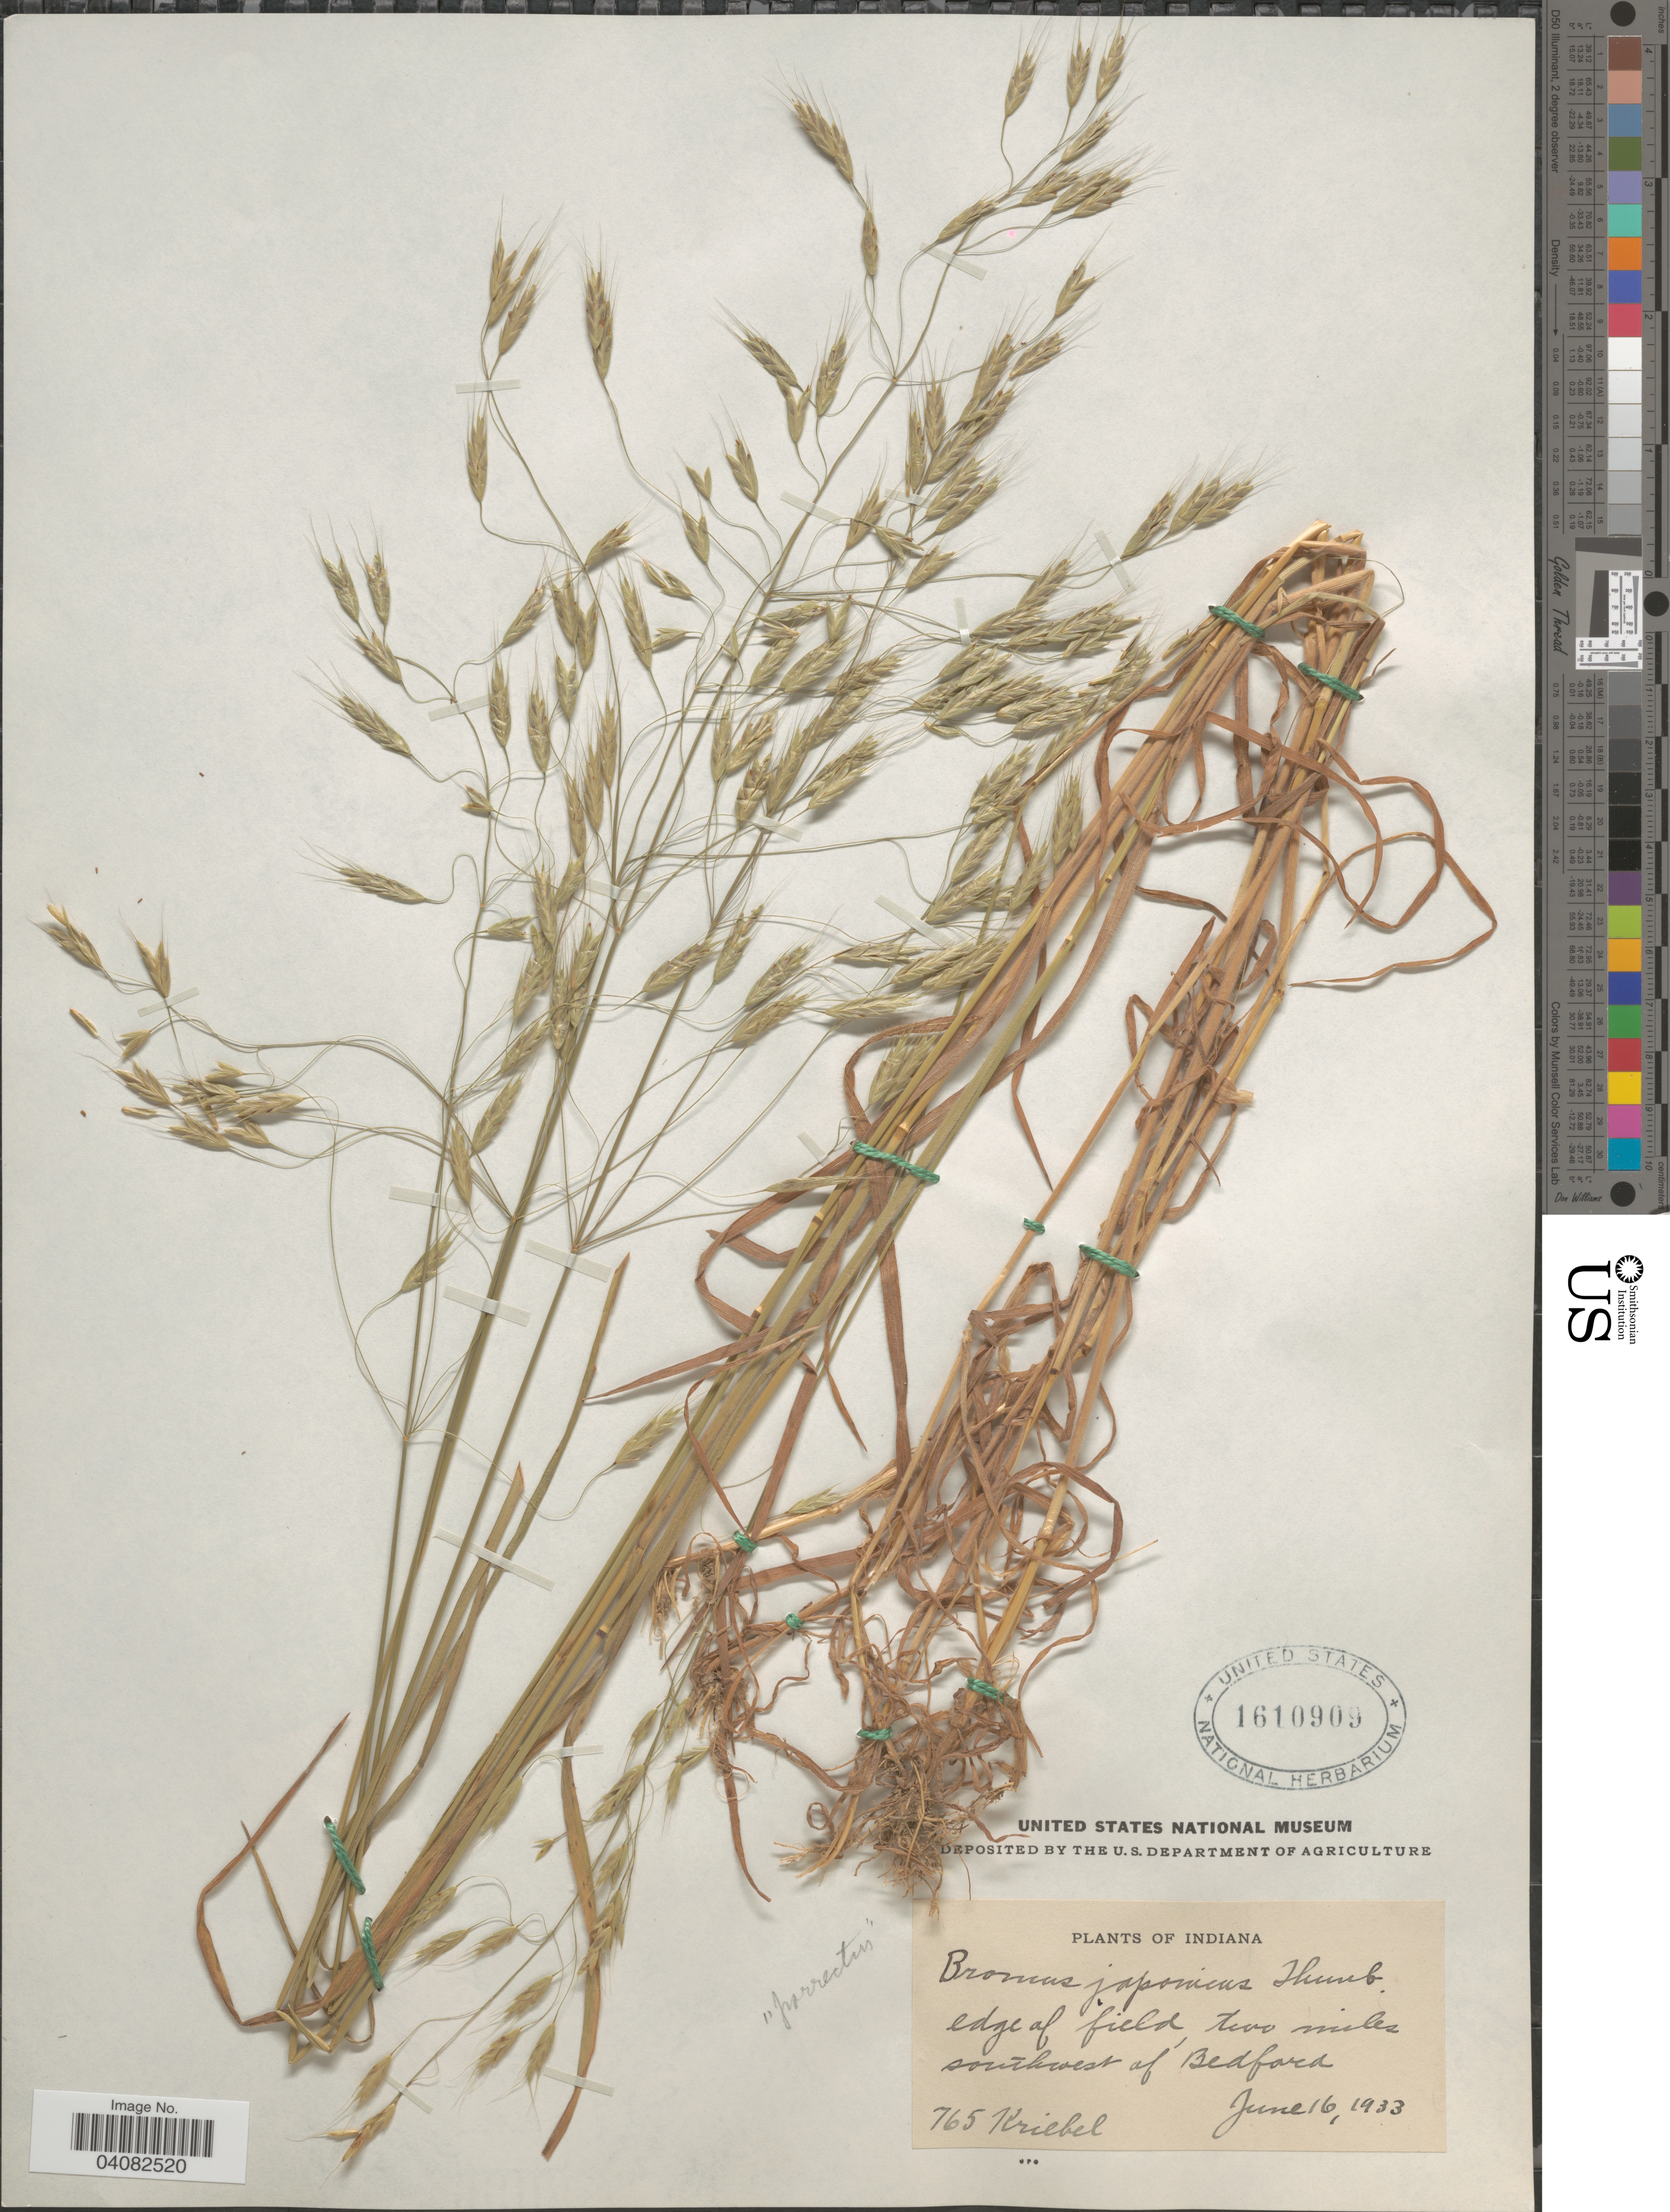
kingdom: Plantae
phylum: Tracheophyta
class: Liliopsida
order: Poales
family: Poaceae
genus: Bromus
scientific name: Bromus intermedius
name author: Gussone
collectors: R. Kriebel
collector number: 765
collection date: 1933-06-16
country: United States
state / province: Indiana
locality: Edge of field, two miles southwest of Bedford.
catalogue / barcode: US 1610909